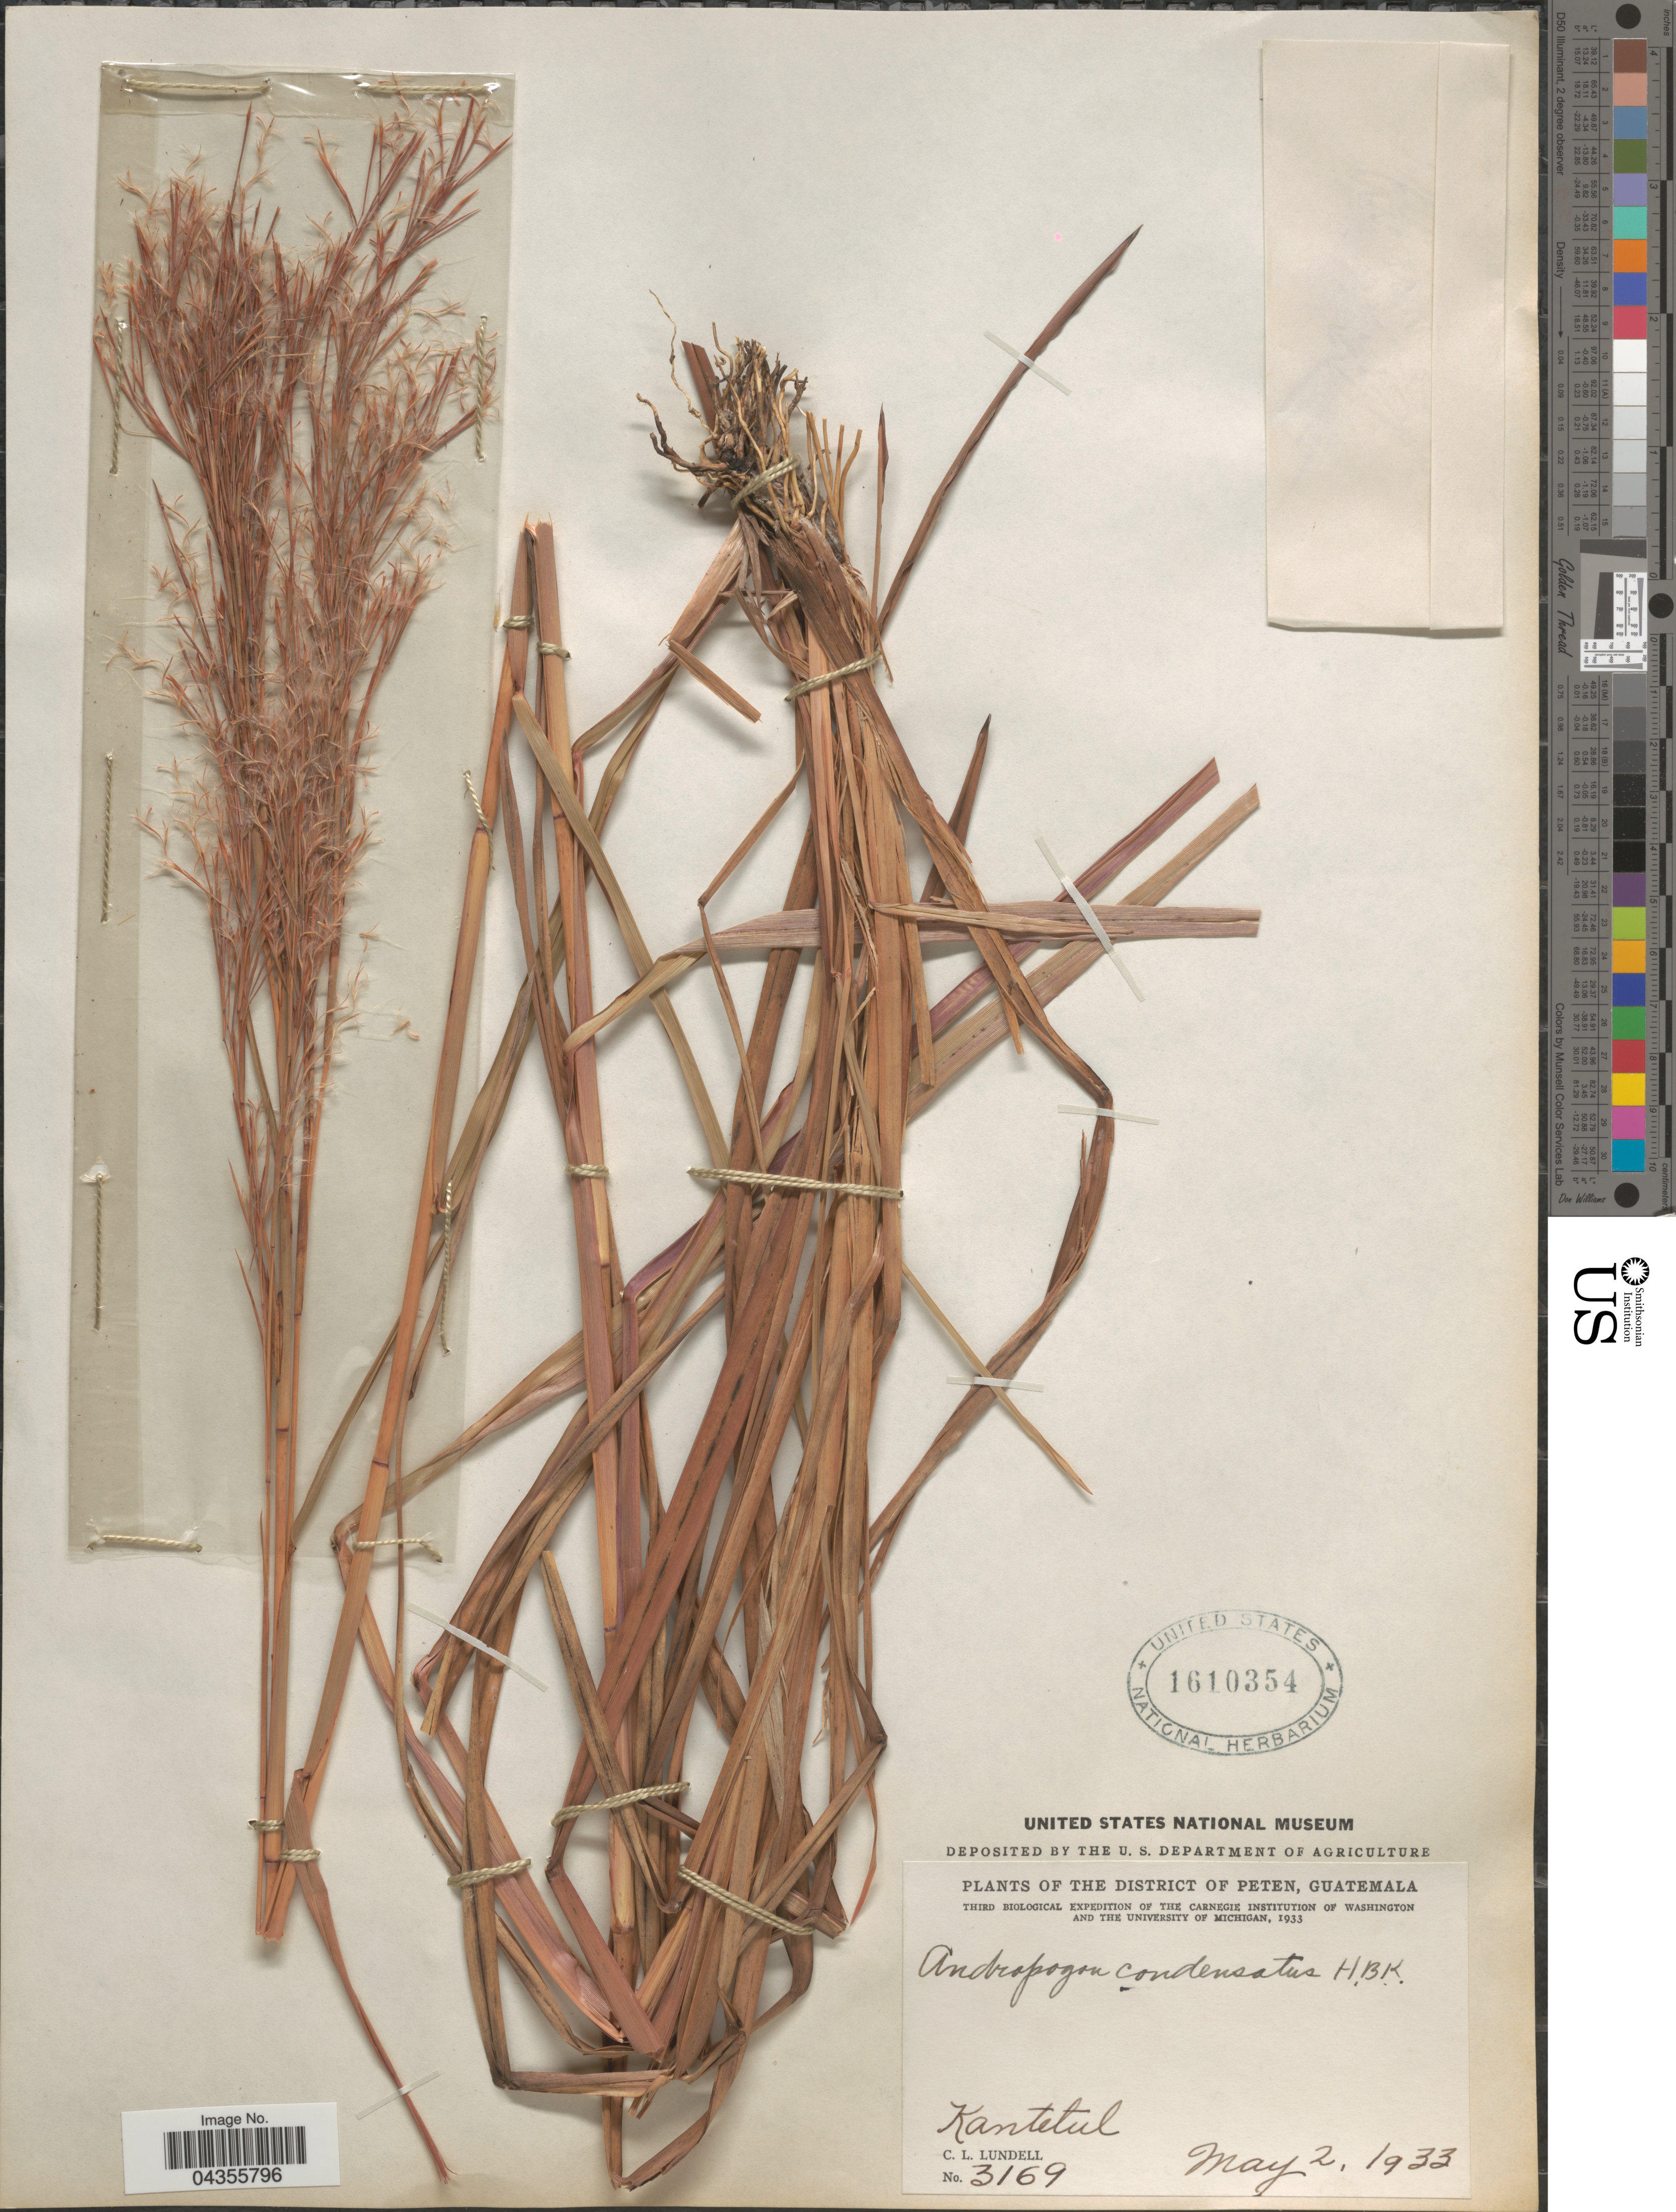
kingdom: Plantae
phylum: Tracheophyta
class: Liliopsida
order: Poales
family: Poaceae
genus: Schizachyrium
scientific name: Schizachyrium condensatum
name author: (Kunth) Nees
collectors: C. L. Lundell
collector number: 3169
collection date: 1933-05-02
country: Guatemala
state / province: El Peten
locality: District of Peten. Third Biological Expedition of the Carnegie Institution of Washington and the University of Michigan, 1933. Kantetul.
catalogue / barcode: US 1610354